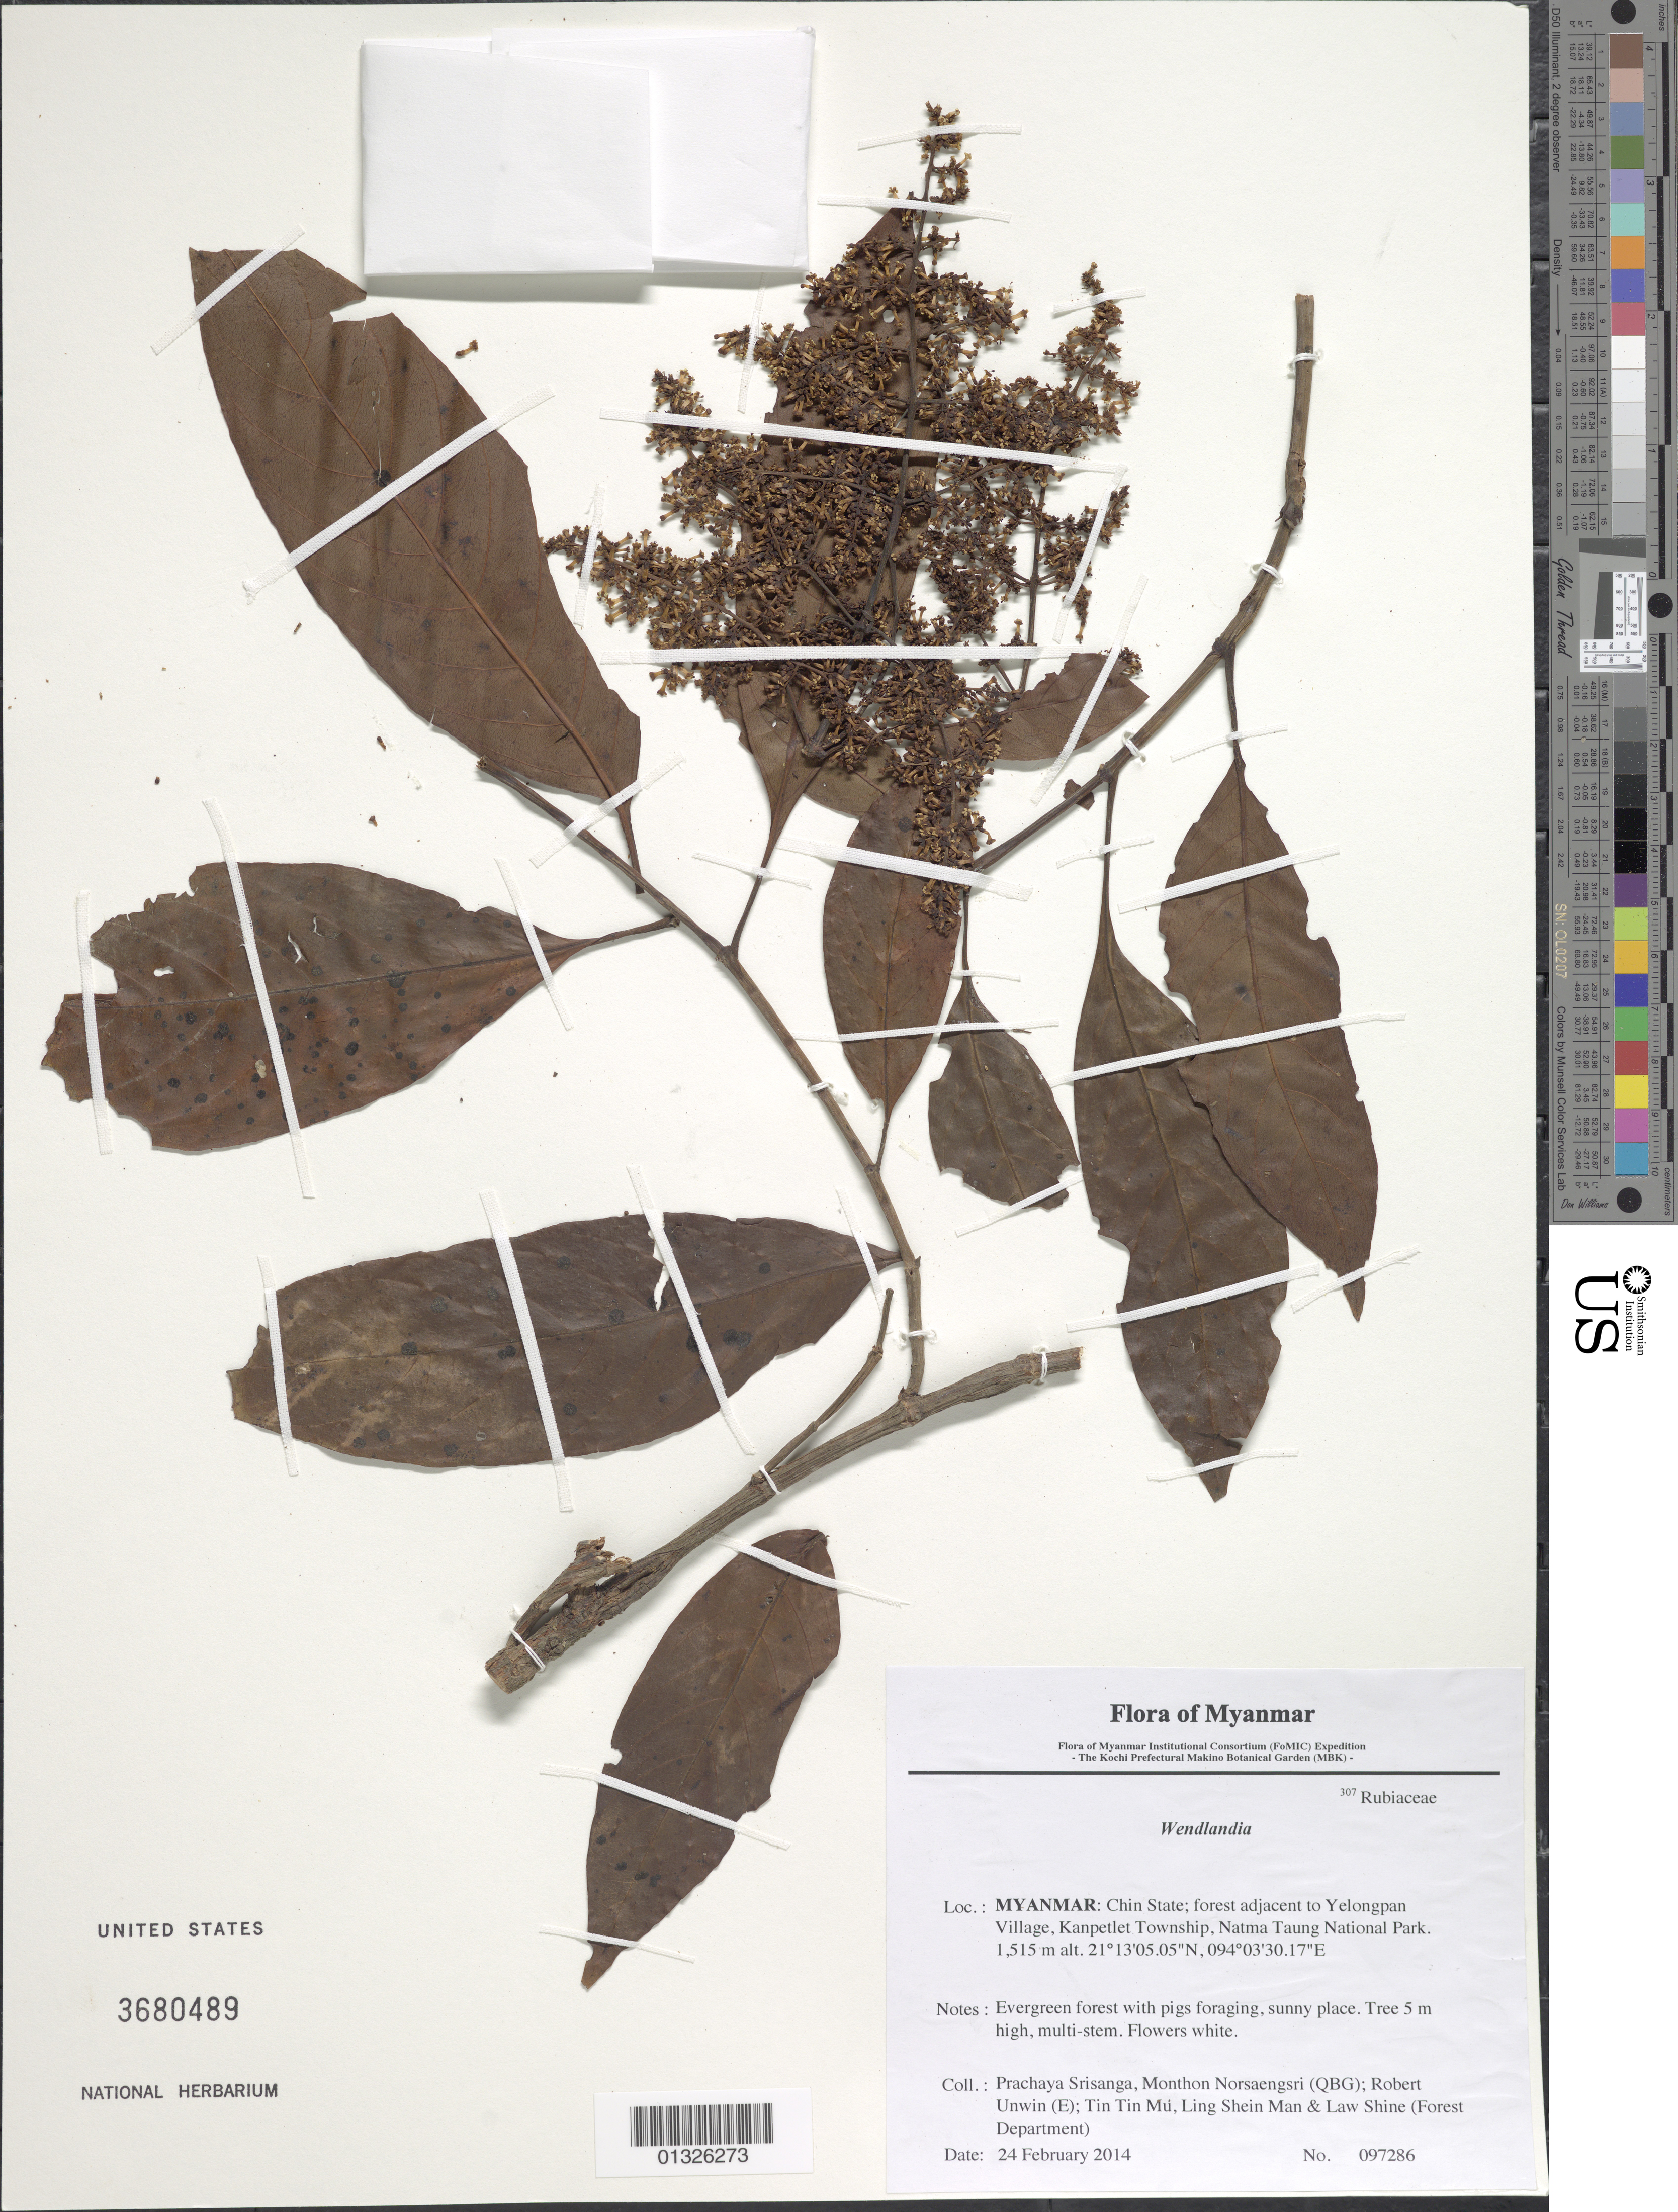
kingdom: Plantae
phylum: Tracheophyta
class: Magnoliopsida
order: Gentianales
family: Rubiaceae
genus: Wendlandia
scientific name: Wendlandia sp.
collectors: P. Srisanga, M. Norsaengsri, R. Unwin, Tin Tin Mu, Ling Shein Man & L. Shine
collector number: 97286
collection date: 2014-02-24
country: Myanmar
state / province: Chin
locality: Forest adjacent to Yelongpan Village, Kanpetlet Township, Natma Taung National Park.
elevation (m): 1515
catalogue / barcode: US 3680489